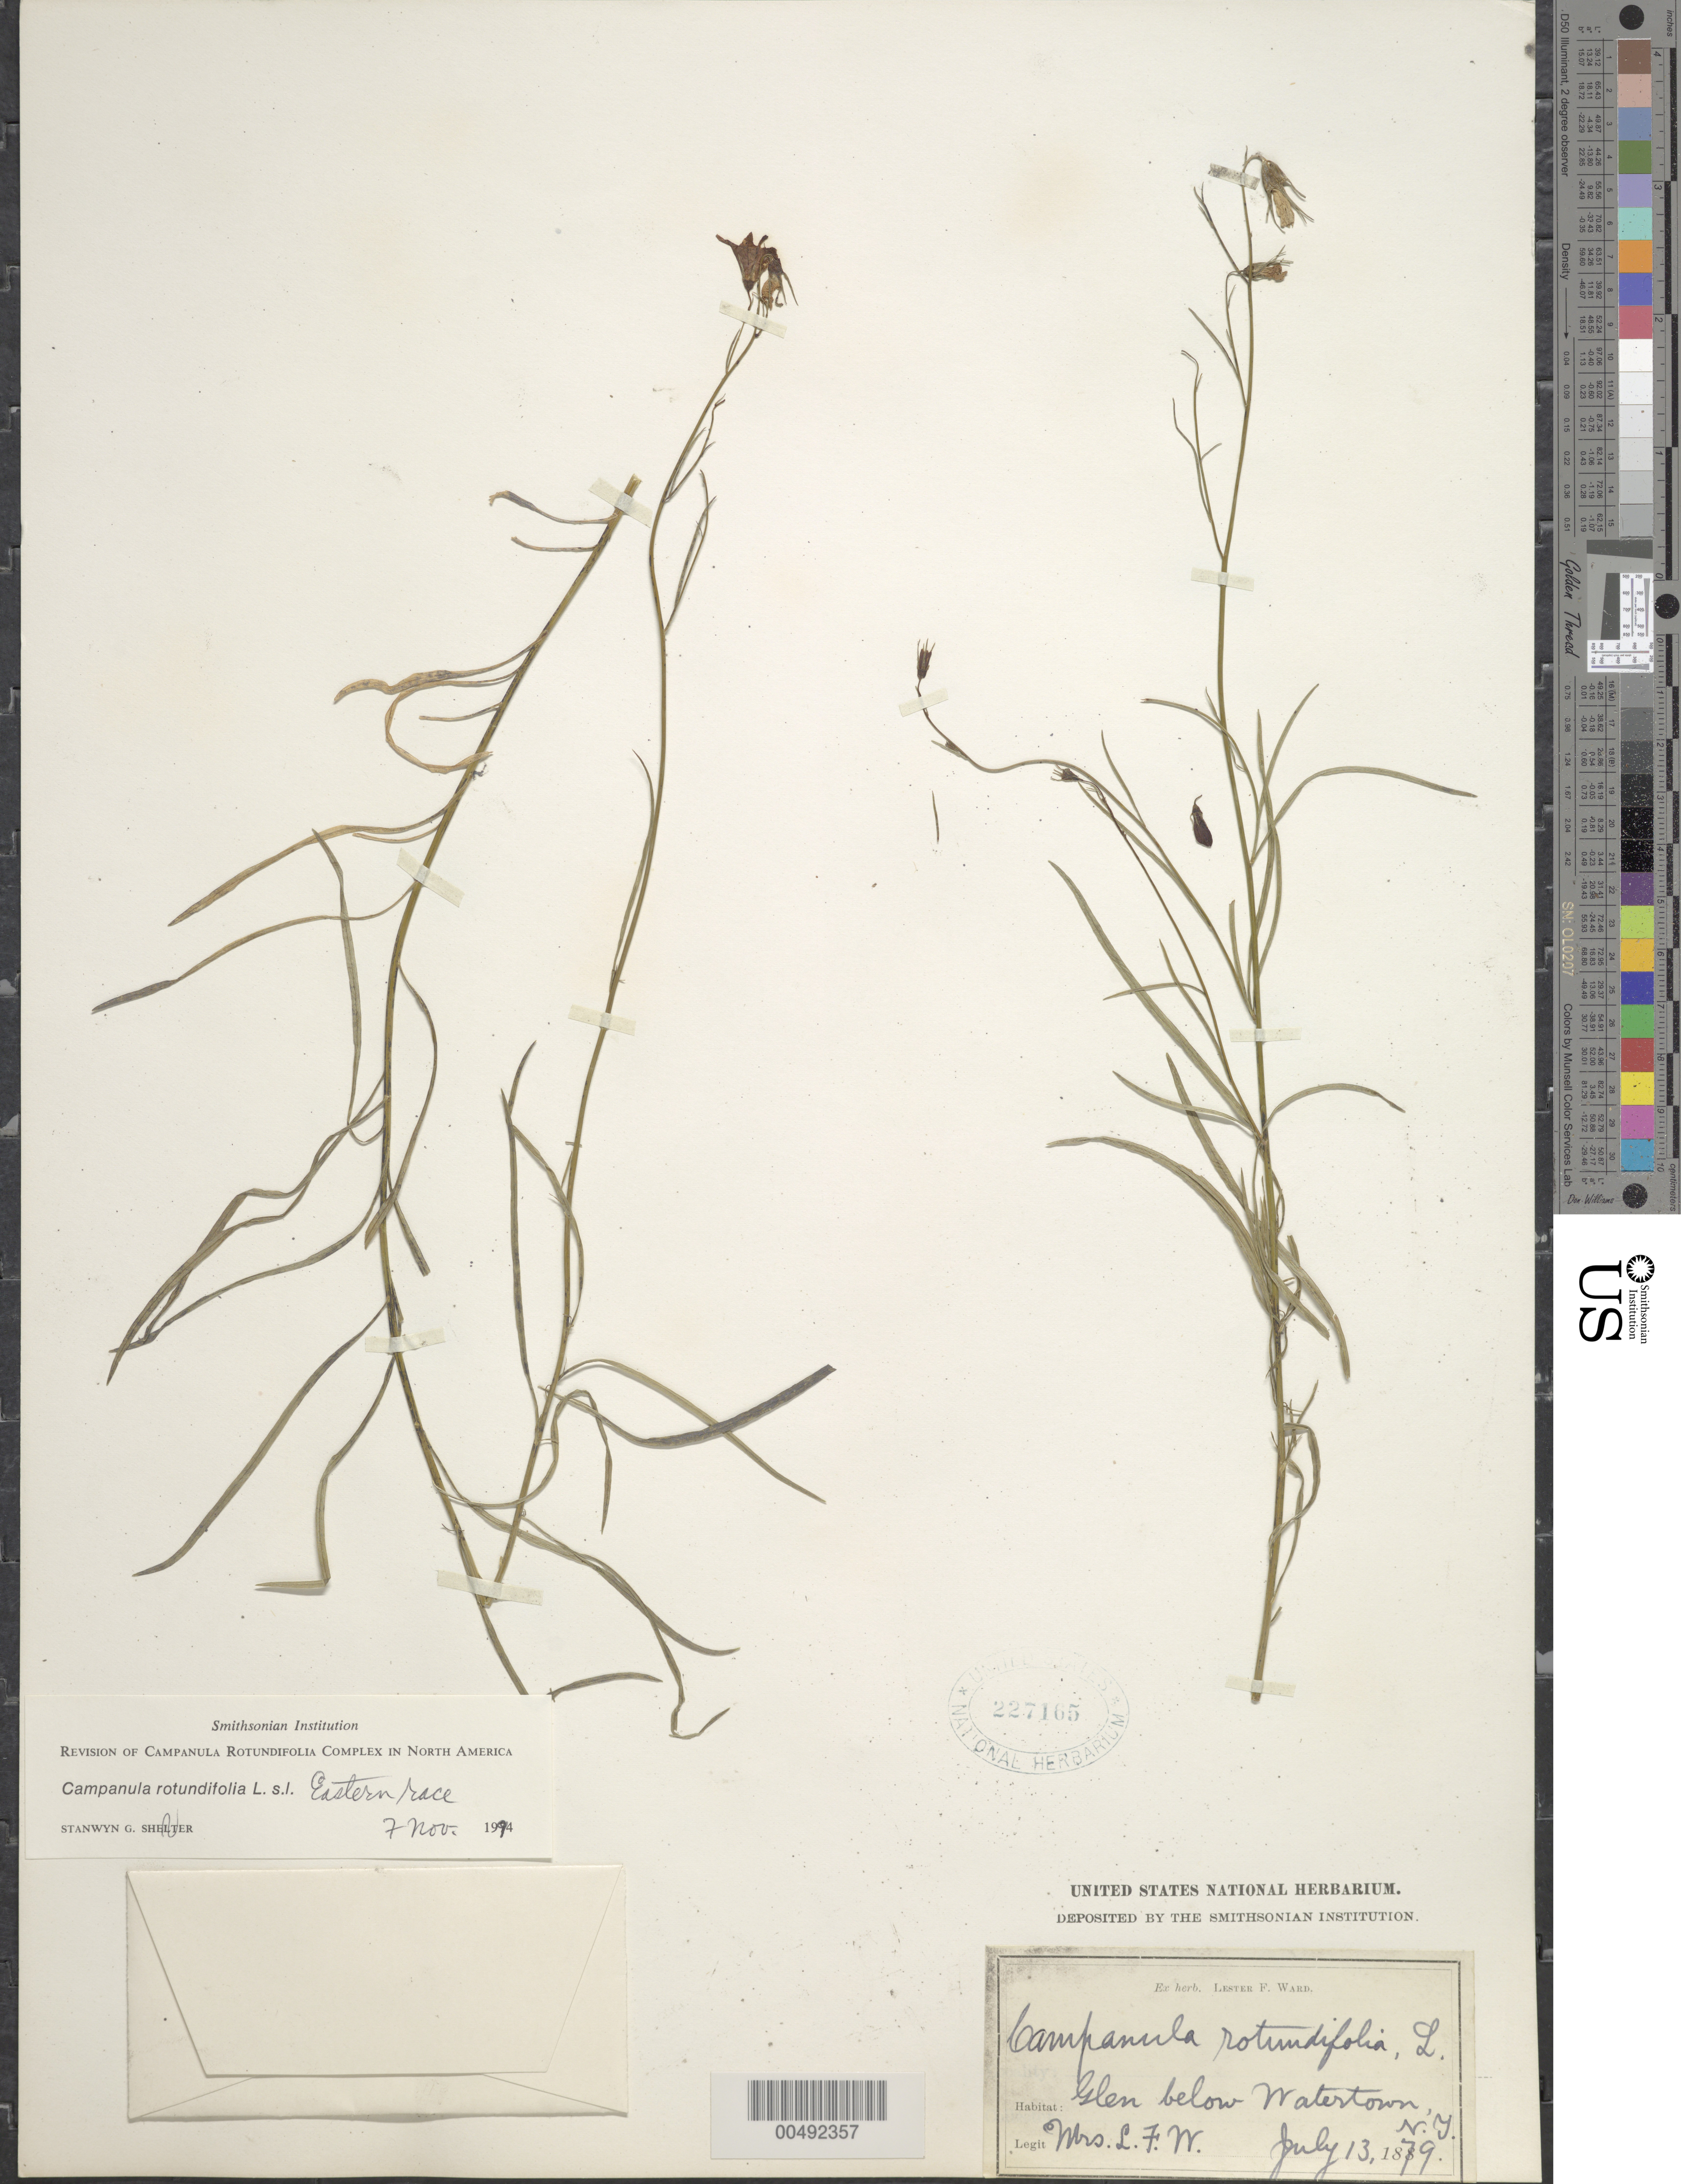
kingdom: Plantae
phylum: Tracheophyta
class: Magnoliopsida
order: Asterales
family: Campanulaceae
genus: Campanula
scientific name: Campanula rotundifolia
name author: L.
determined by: Ward, Lester F.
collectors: L. F. Ward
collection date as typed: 13 Jul 1879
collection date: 1879-07-13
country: United States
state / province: New York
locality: Glen below Watertown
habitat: glen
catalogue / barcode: US 227165